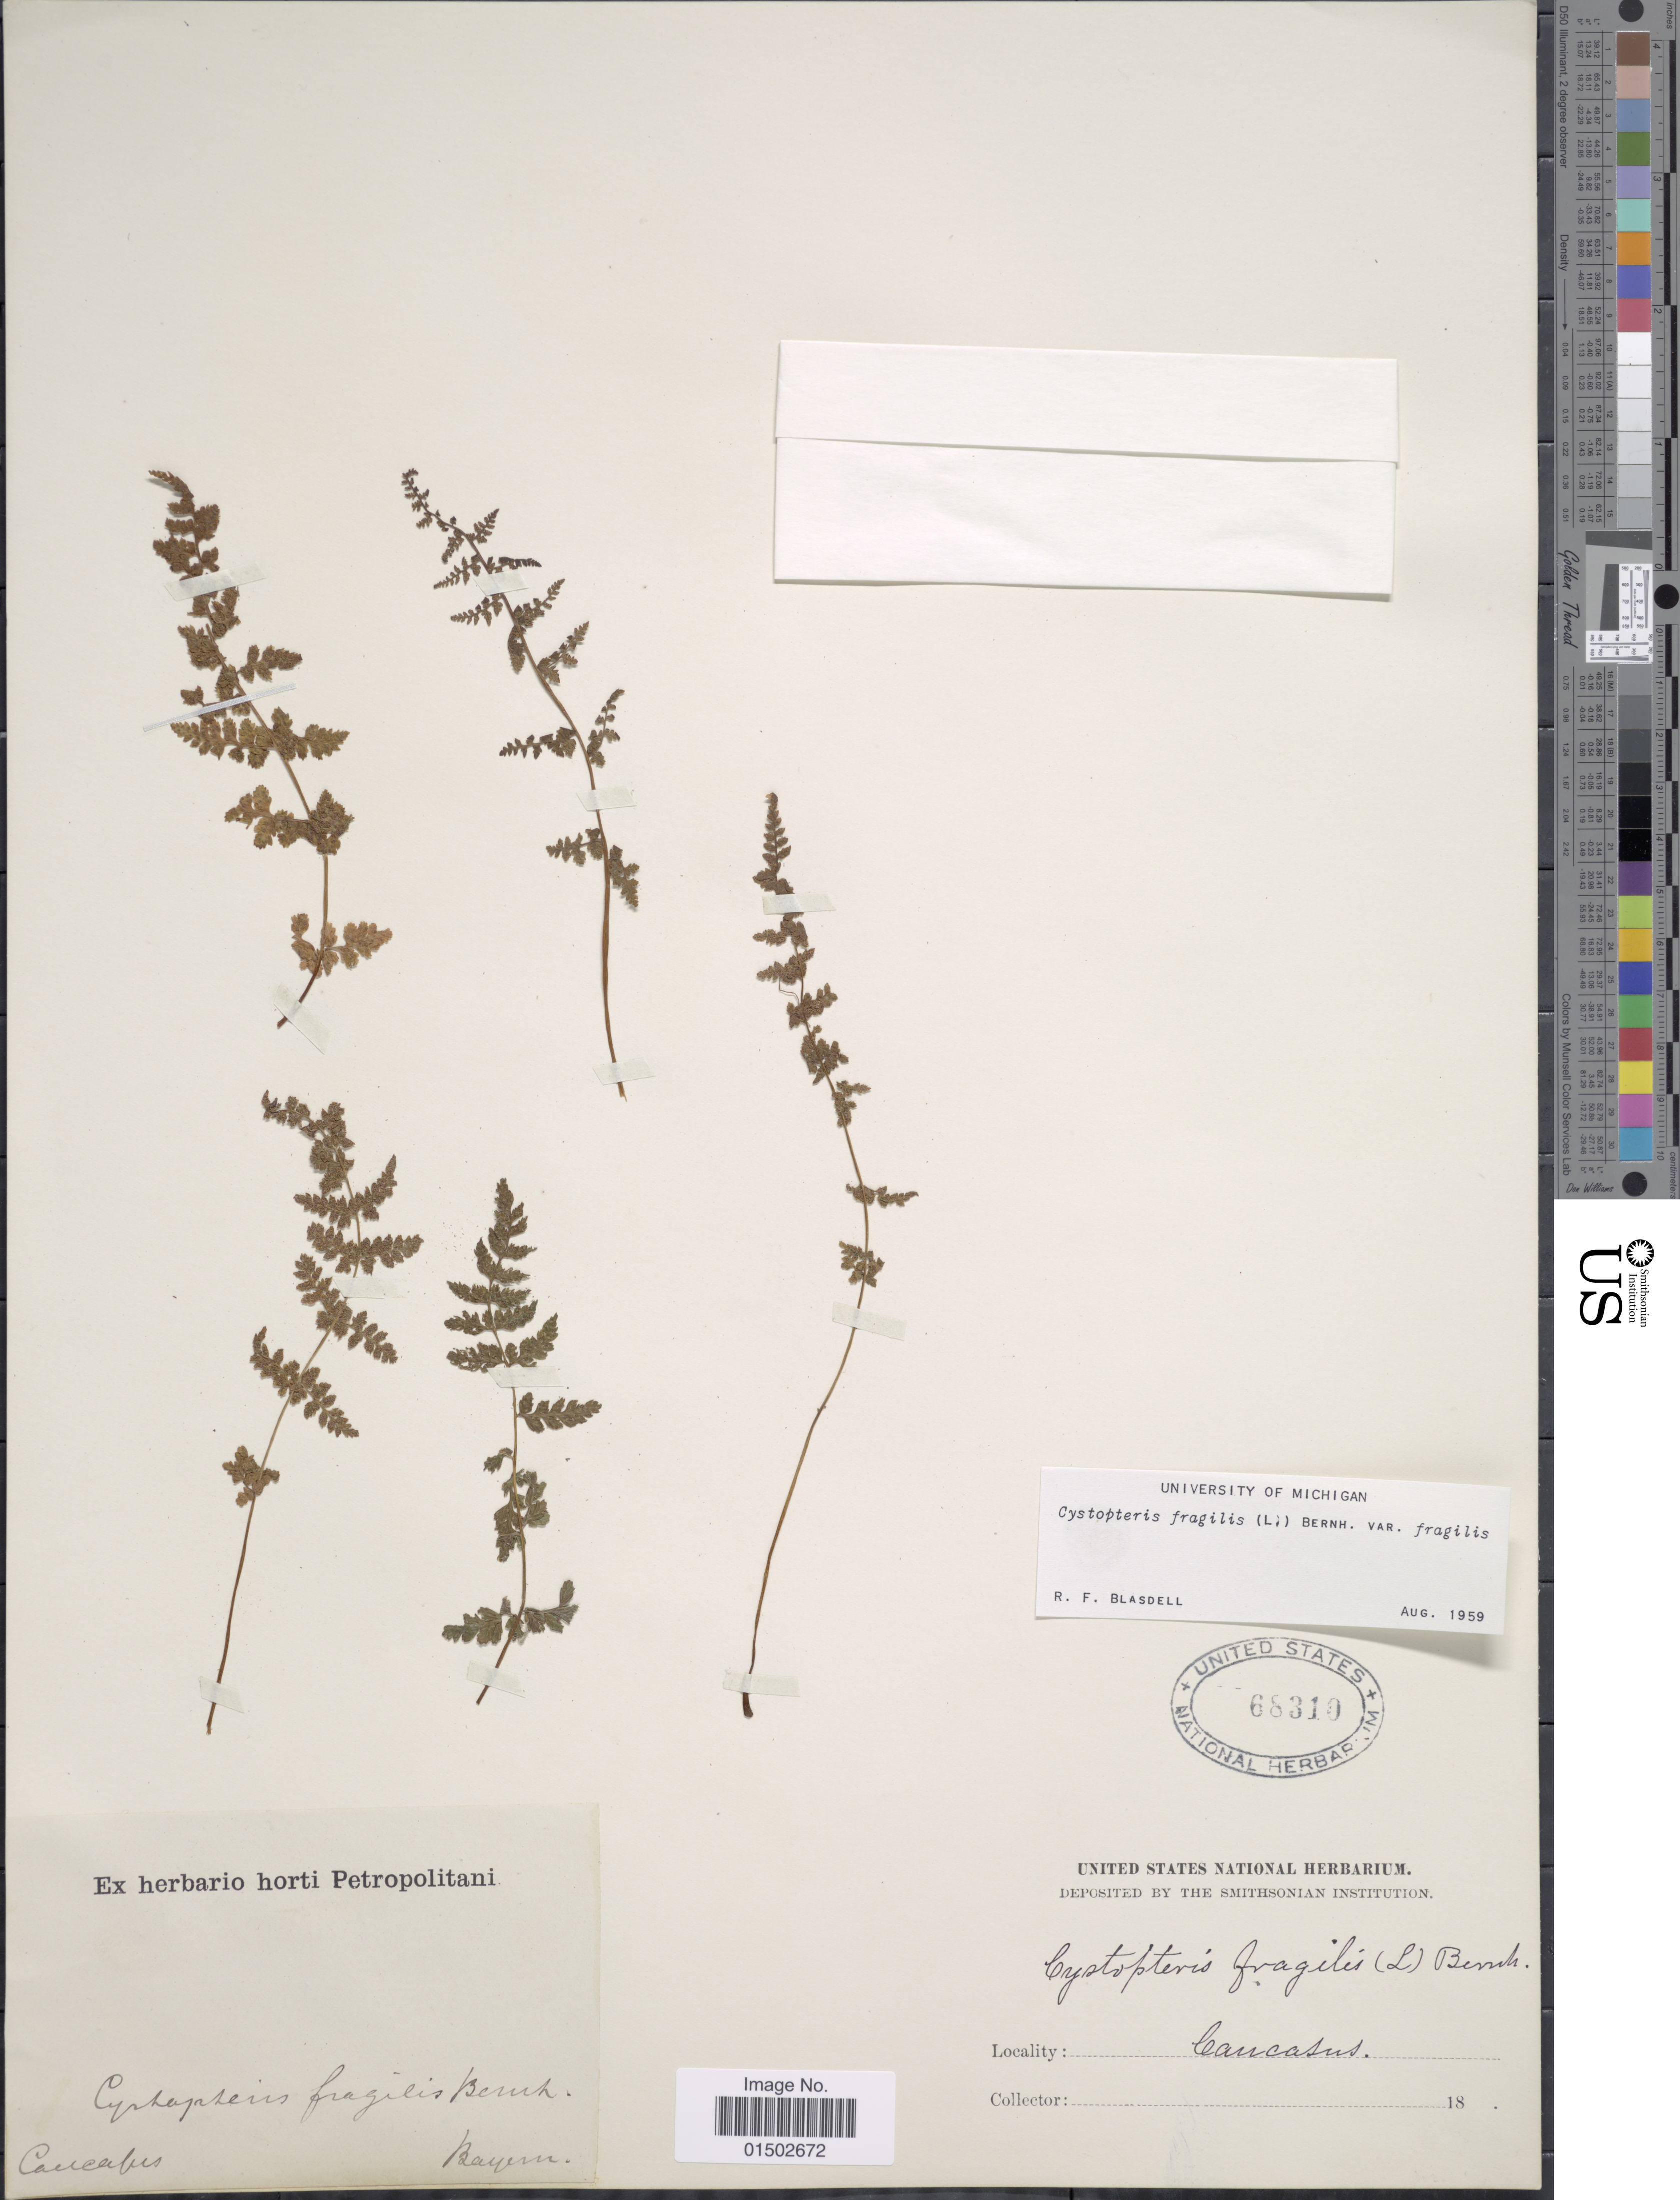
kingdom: Plantae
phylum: Tracheophyta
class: Polypodiopsida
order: Polypodiales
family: Cystopteridaceae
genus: Cystopteris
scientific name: Cystopteris fragilis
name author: (L.) Bernh.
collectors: Bayem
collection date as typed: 18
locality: Caucabus [interpreted]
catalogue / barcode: US 68310